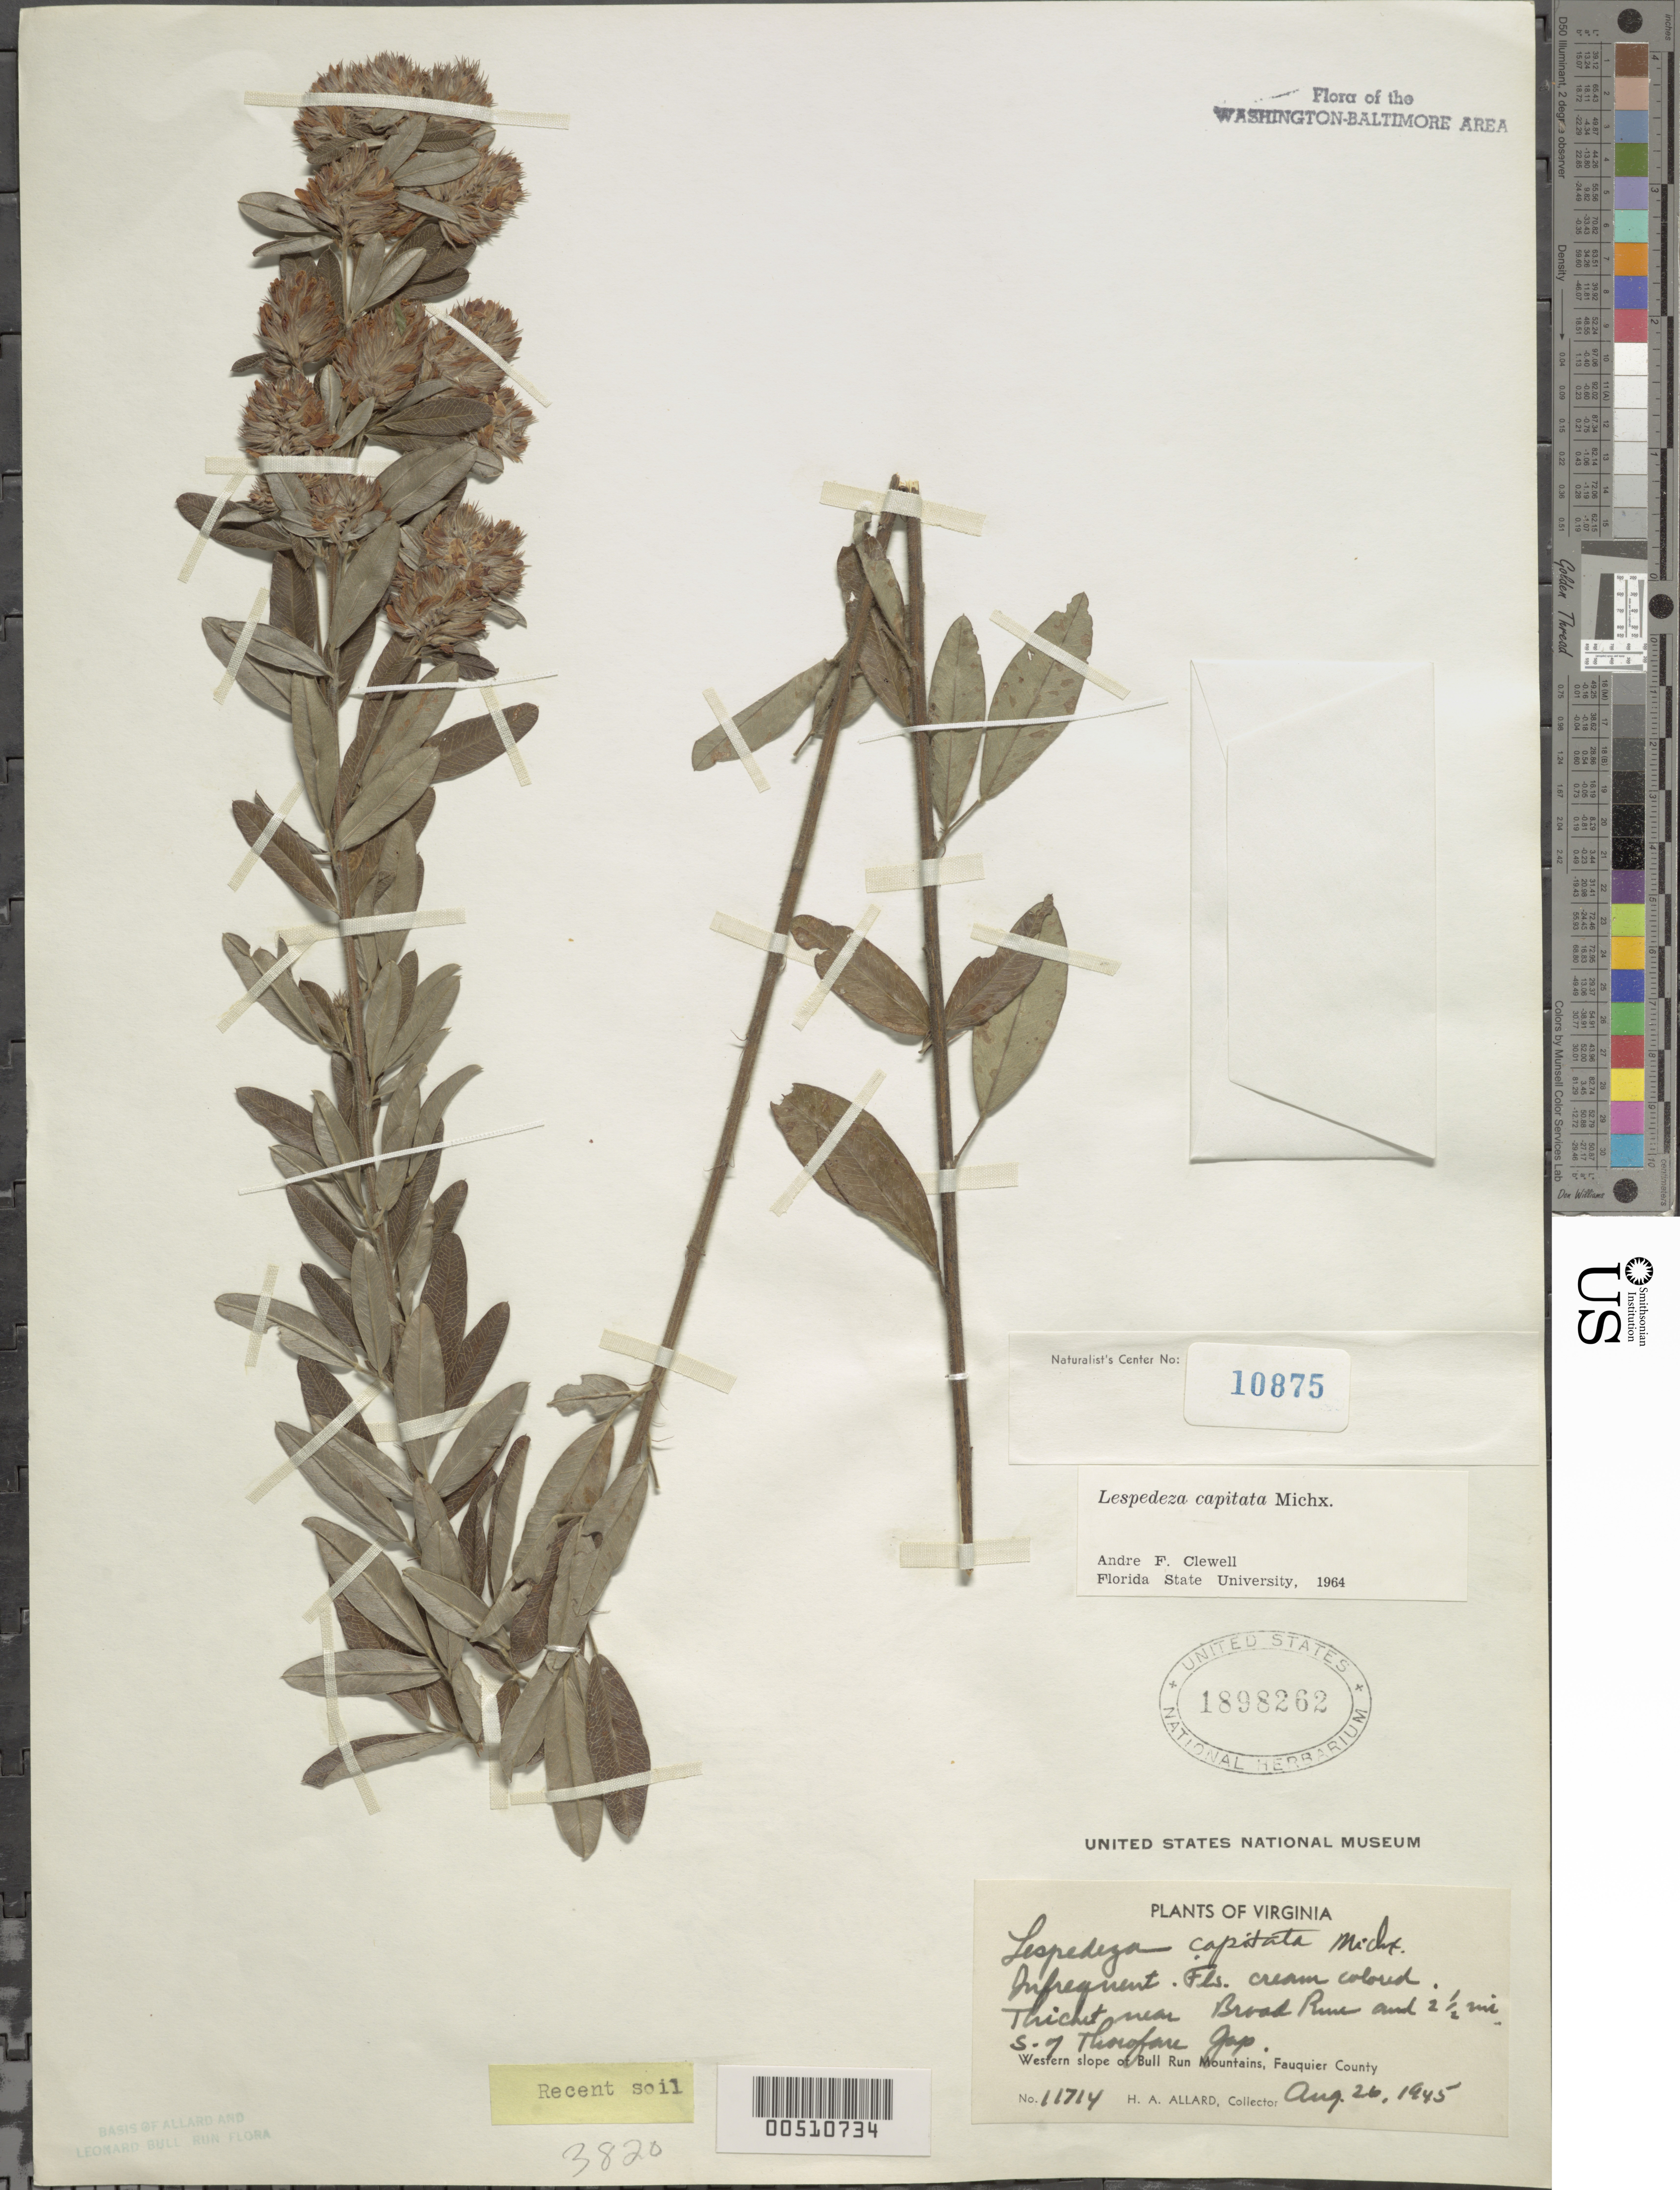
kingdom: Plantae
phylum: Tracheophyta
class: Magnoliopsida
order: Fabales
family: Fabaceae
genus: Lespedeza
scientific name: Lespedeza capitata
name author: Michx.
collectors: H. A. Allard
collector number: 11714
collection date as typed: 26 Aug 1945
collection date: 1945-08-26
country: United States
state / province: Virginia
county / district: Fauquier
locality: Broad Run, S of Thorofare Gap Bull Run Mts.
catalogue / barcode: US 1898262